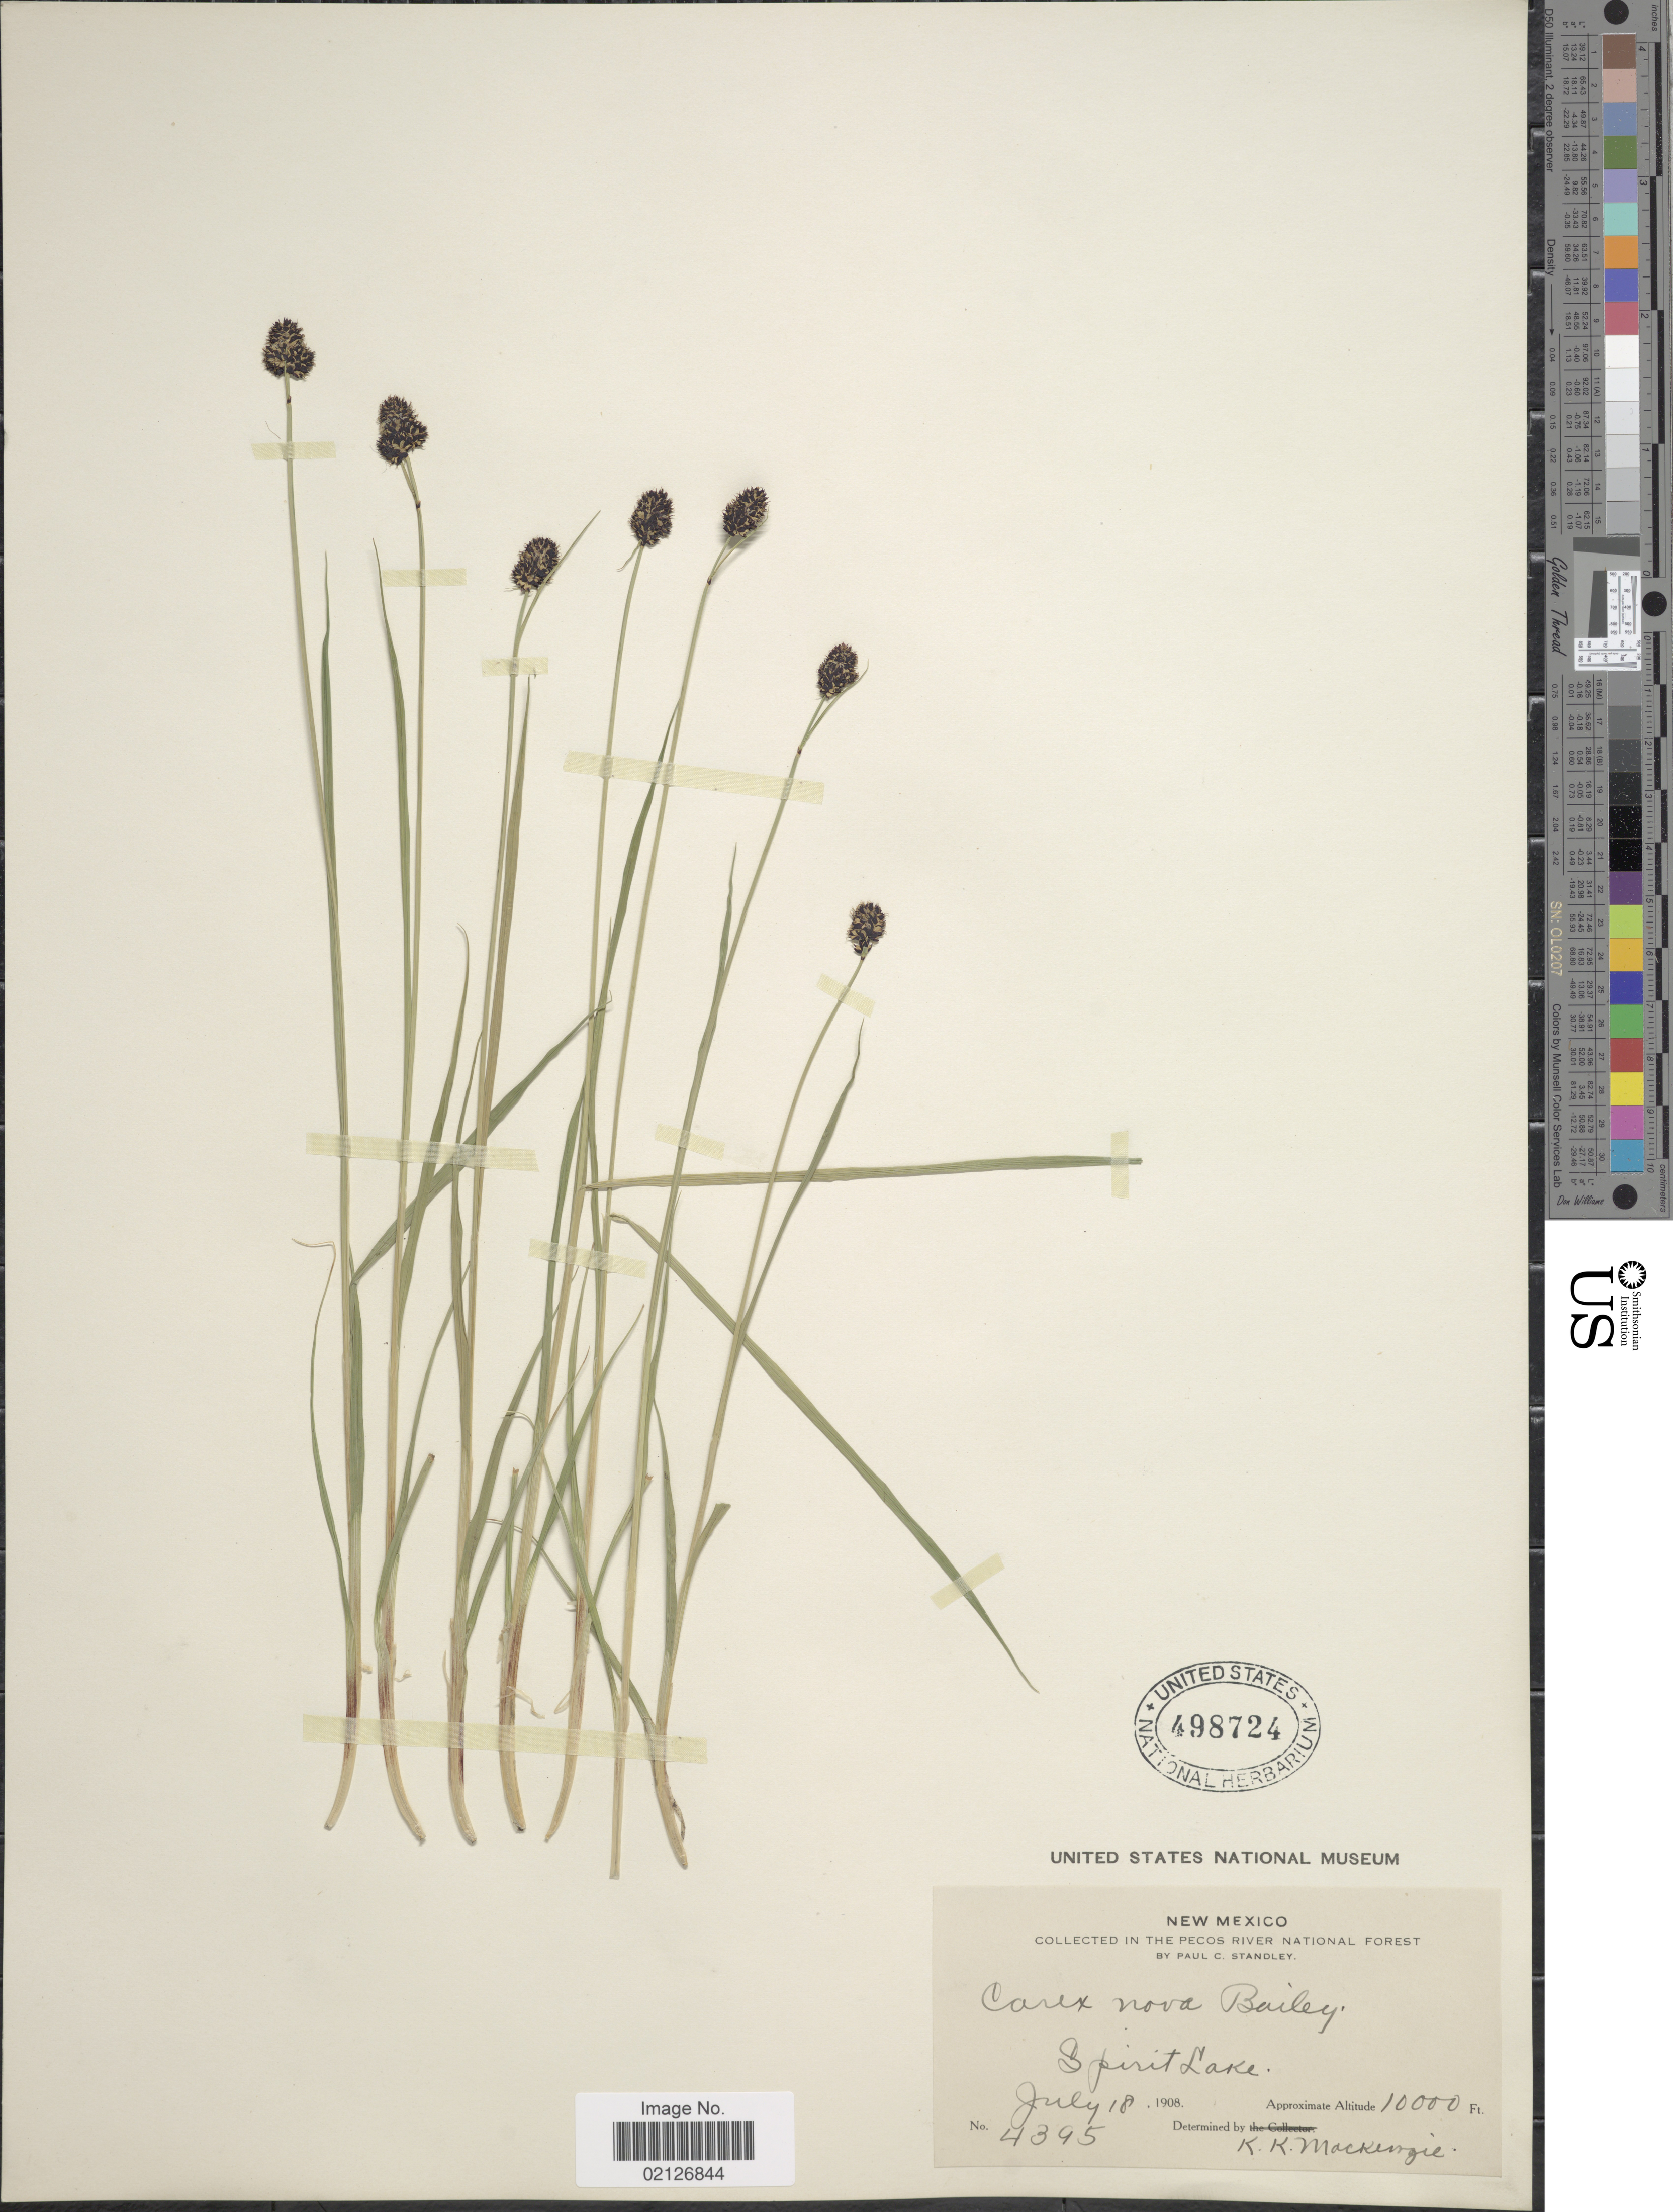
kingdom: Plantae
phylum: Tracheophyta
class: Liliopsida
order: Poales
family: Cyperaceae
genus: Carex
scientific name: Carex nova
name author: L.H. Bailey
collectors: P. C. Standley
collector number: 4395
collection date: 1908-07-18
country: United States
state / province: New Mexico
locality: In the Pecos River National Forest, Spirit Lake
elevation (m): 3048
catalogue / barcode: US 498724